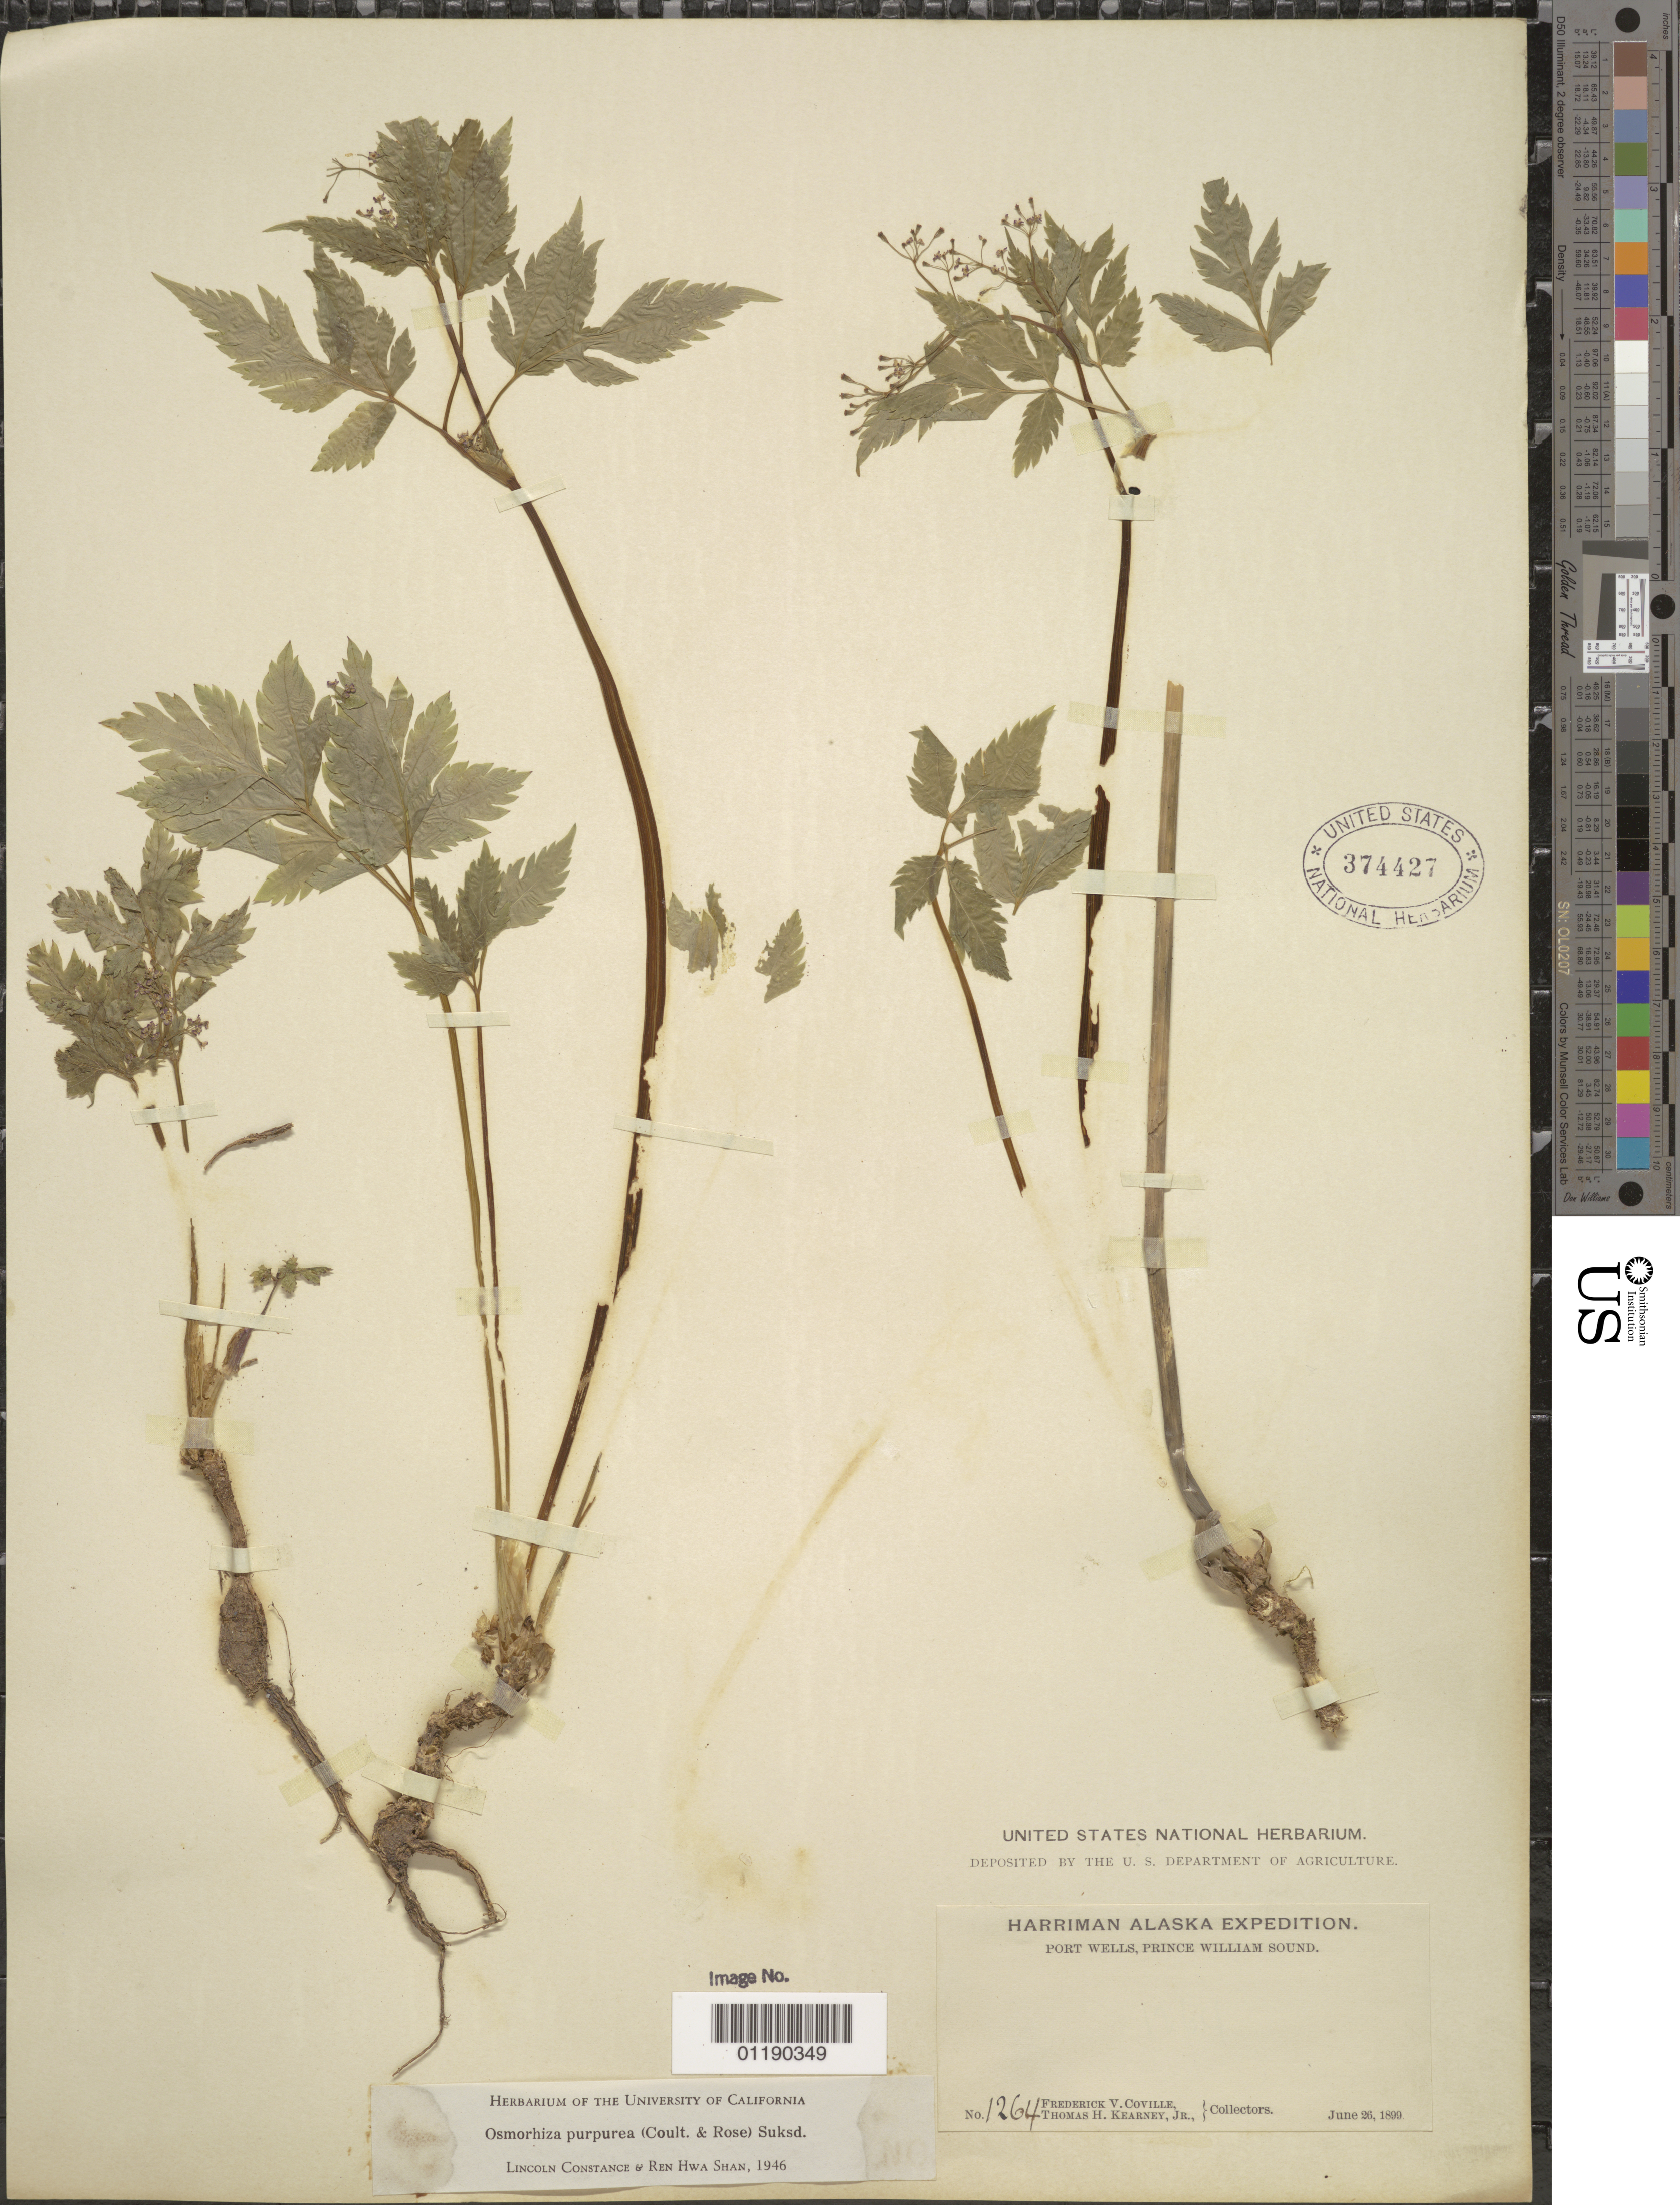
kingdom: Plantae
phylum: Tracheophyta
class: Magnoliopsida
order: Apiales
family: Apiaceae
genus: Osmorhiza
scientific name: Osmorhiza purpurea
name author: (J.M. Coult. & Rose) Suksd.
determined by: Constance, L.; Shan, R. H.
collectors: F. V. Coville & T. H. Kearney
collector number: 1264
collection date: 1899-06-26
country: United States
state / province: Alaska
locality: Port Wells. Prince William Sound.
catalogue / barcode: US 374427